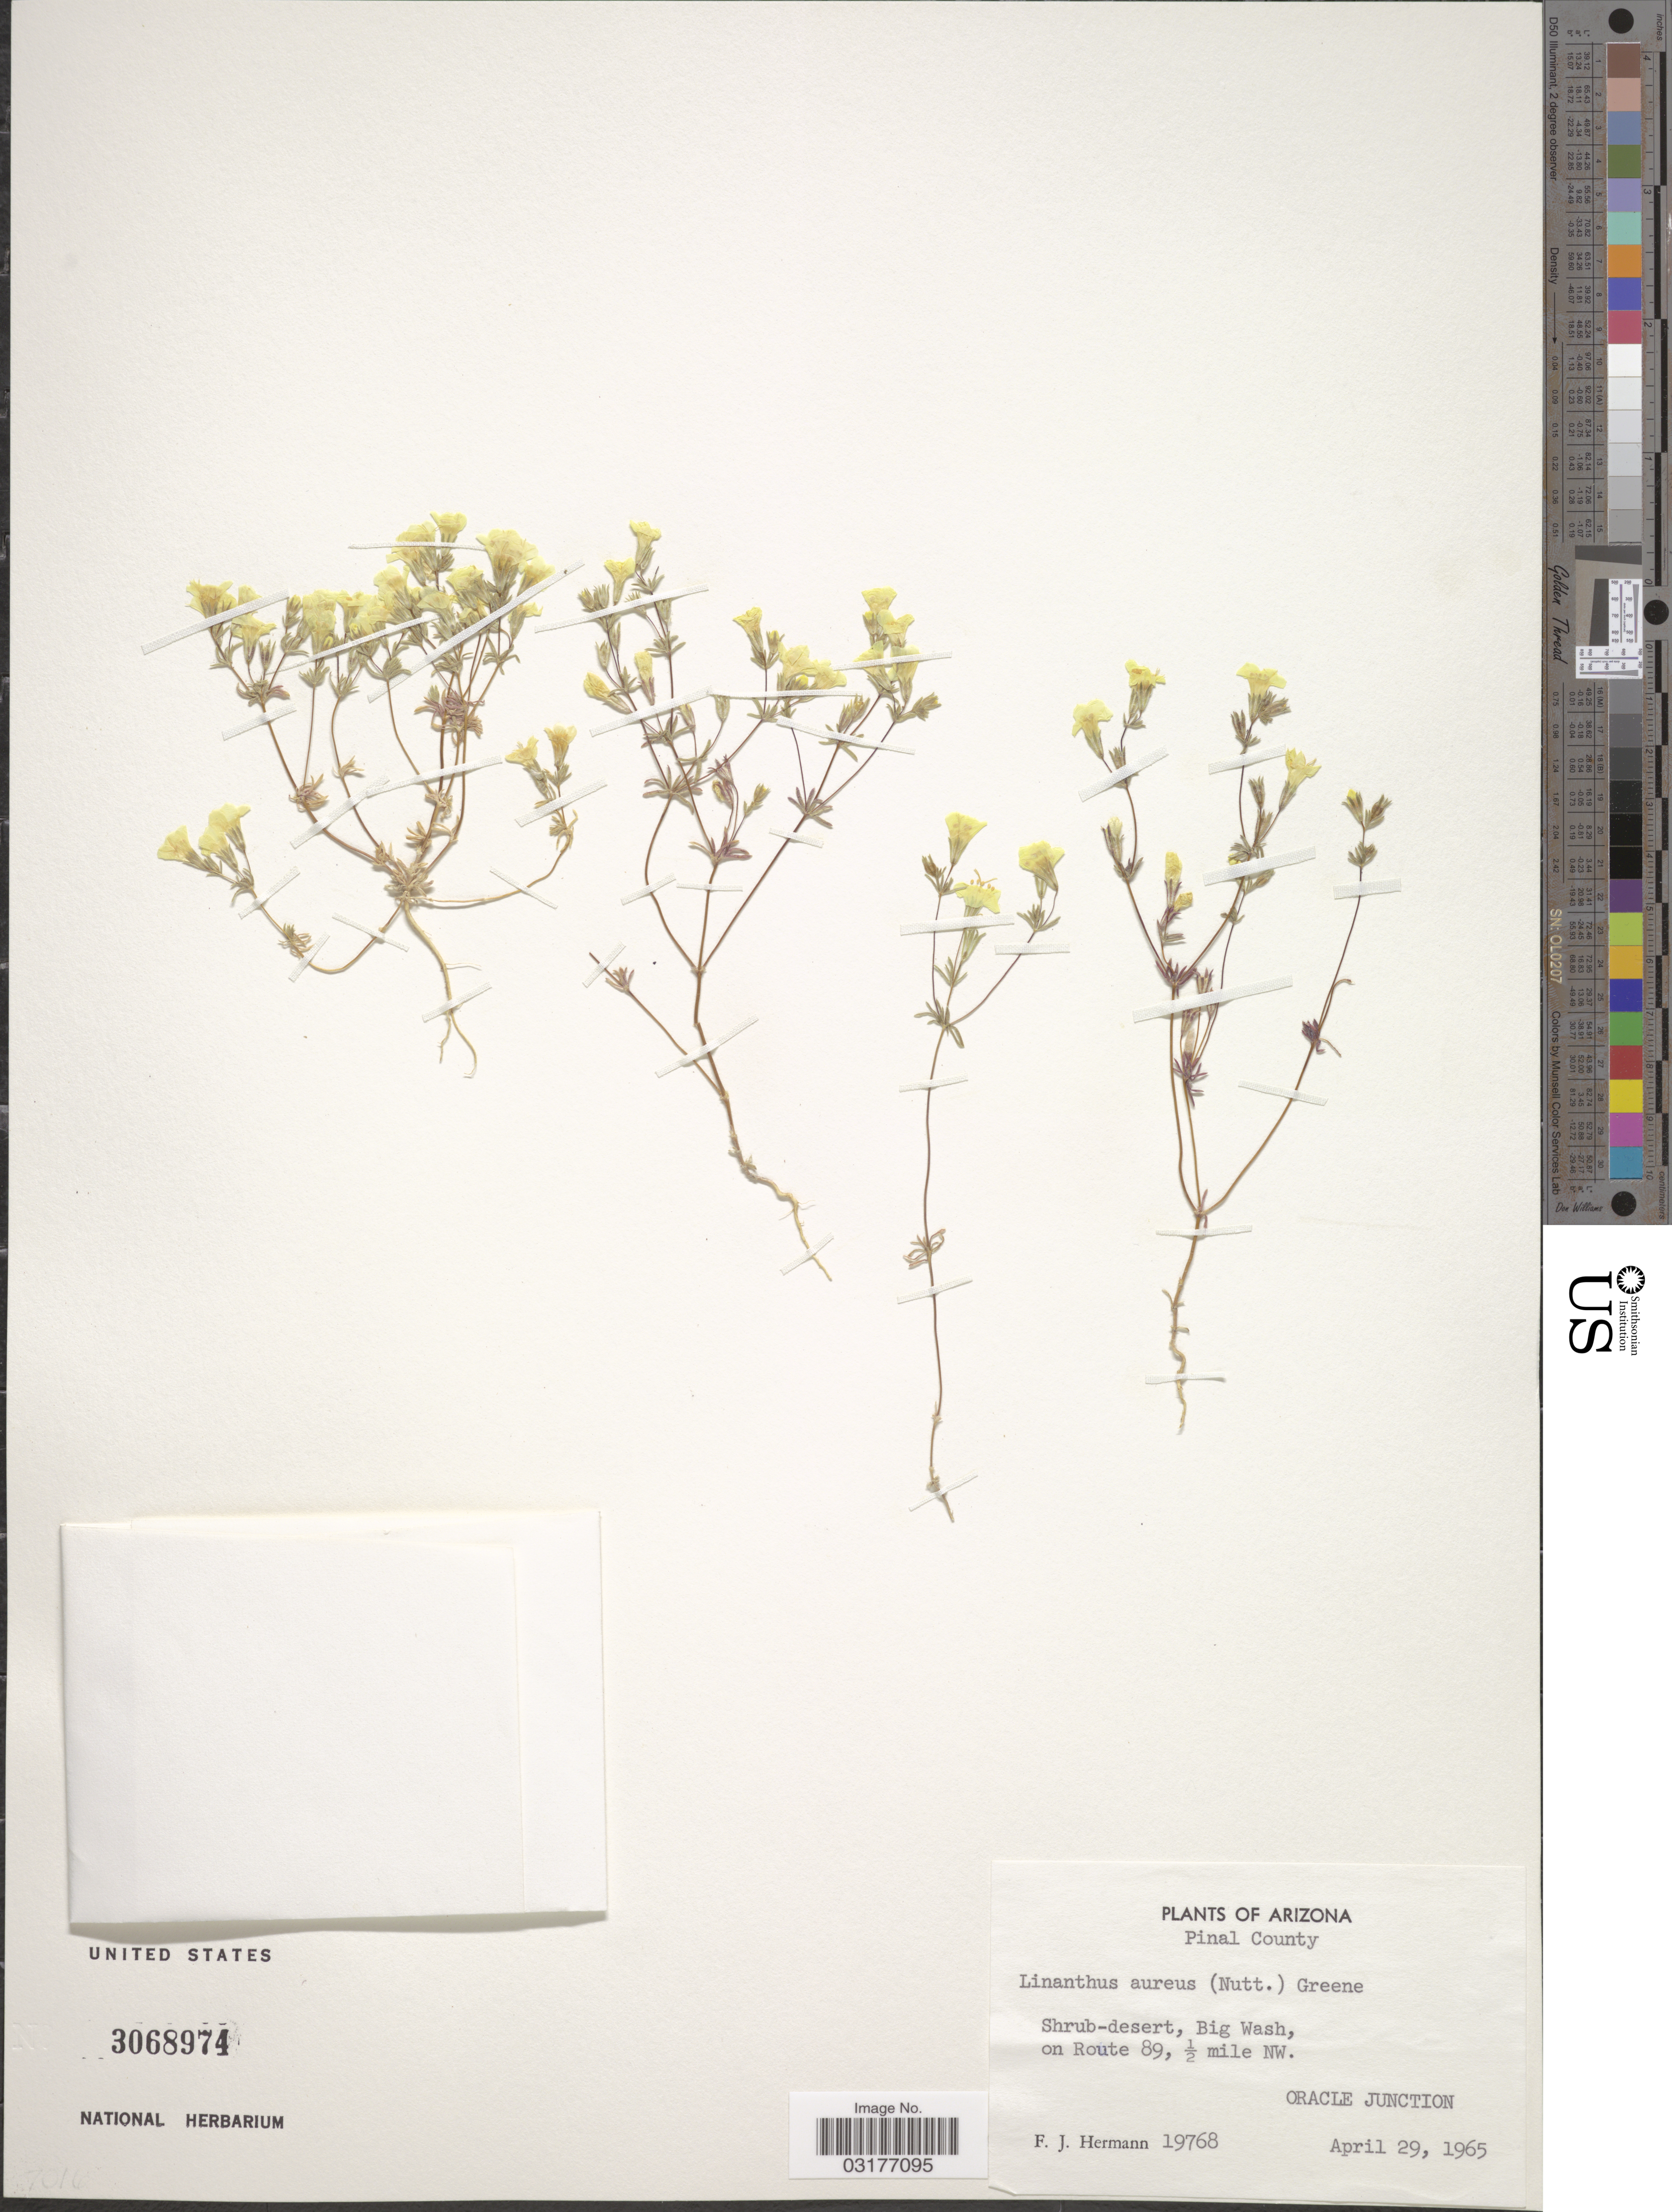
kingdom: Plantae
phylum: Tracheophyta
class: Magnoliopsida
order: Ericales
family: Polemoniaceae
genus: Leptosiphon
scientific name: Leptosiphon chrysanthus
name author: J.M. Porter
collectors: F. J. Hermann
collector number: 19768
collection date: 1965-04-29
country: United States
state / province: Arizona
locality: Pinal County. Big Wash, on Route 89, ½ mile NW. Oracle Junction.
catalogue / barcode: US 3068974